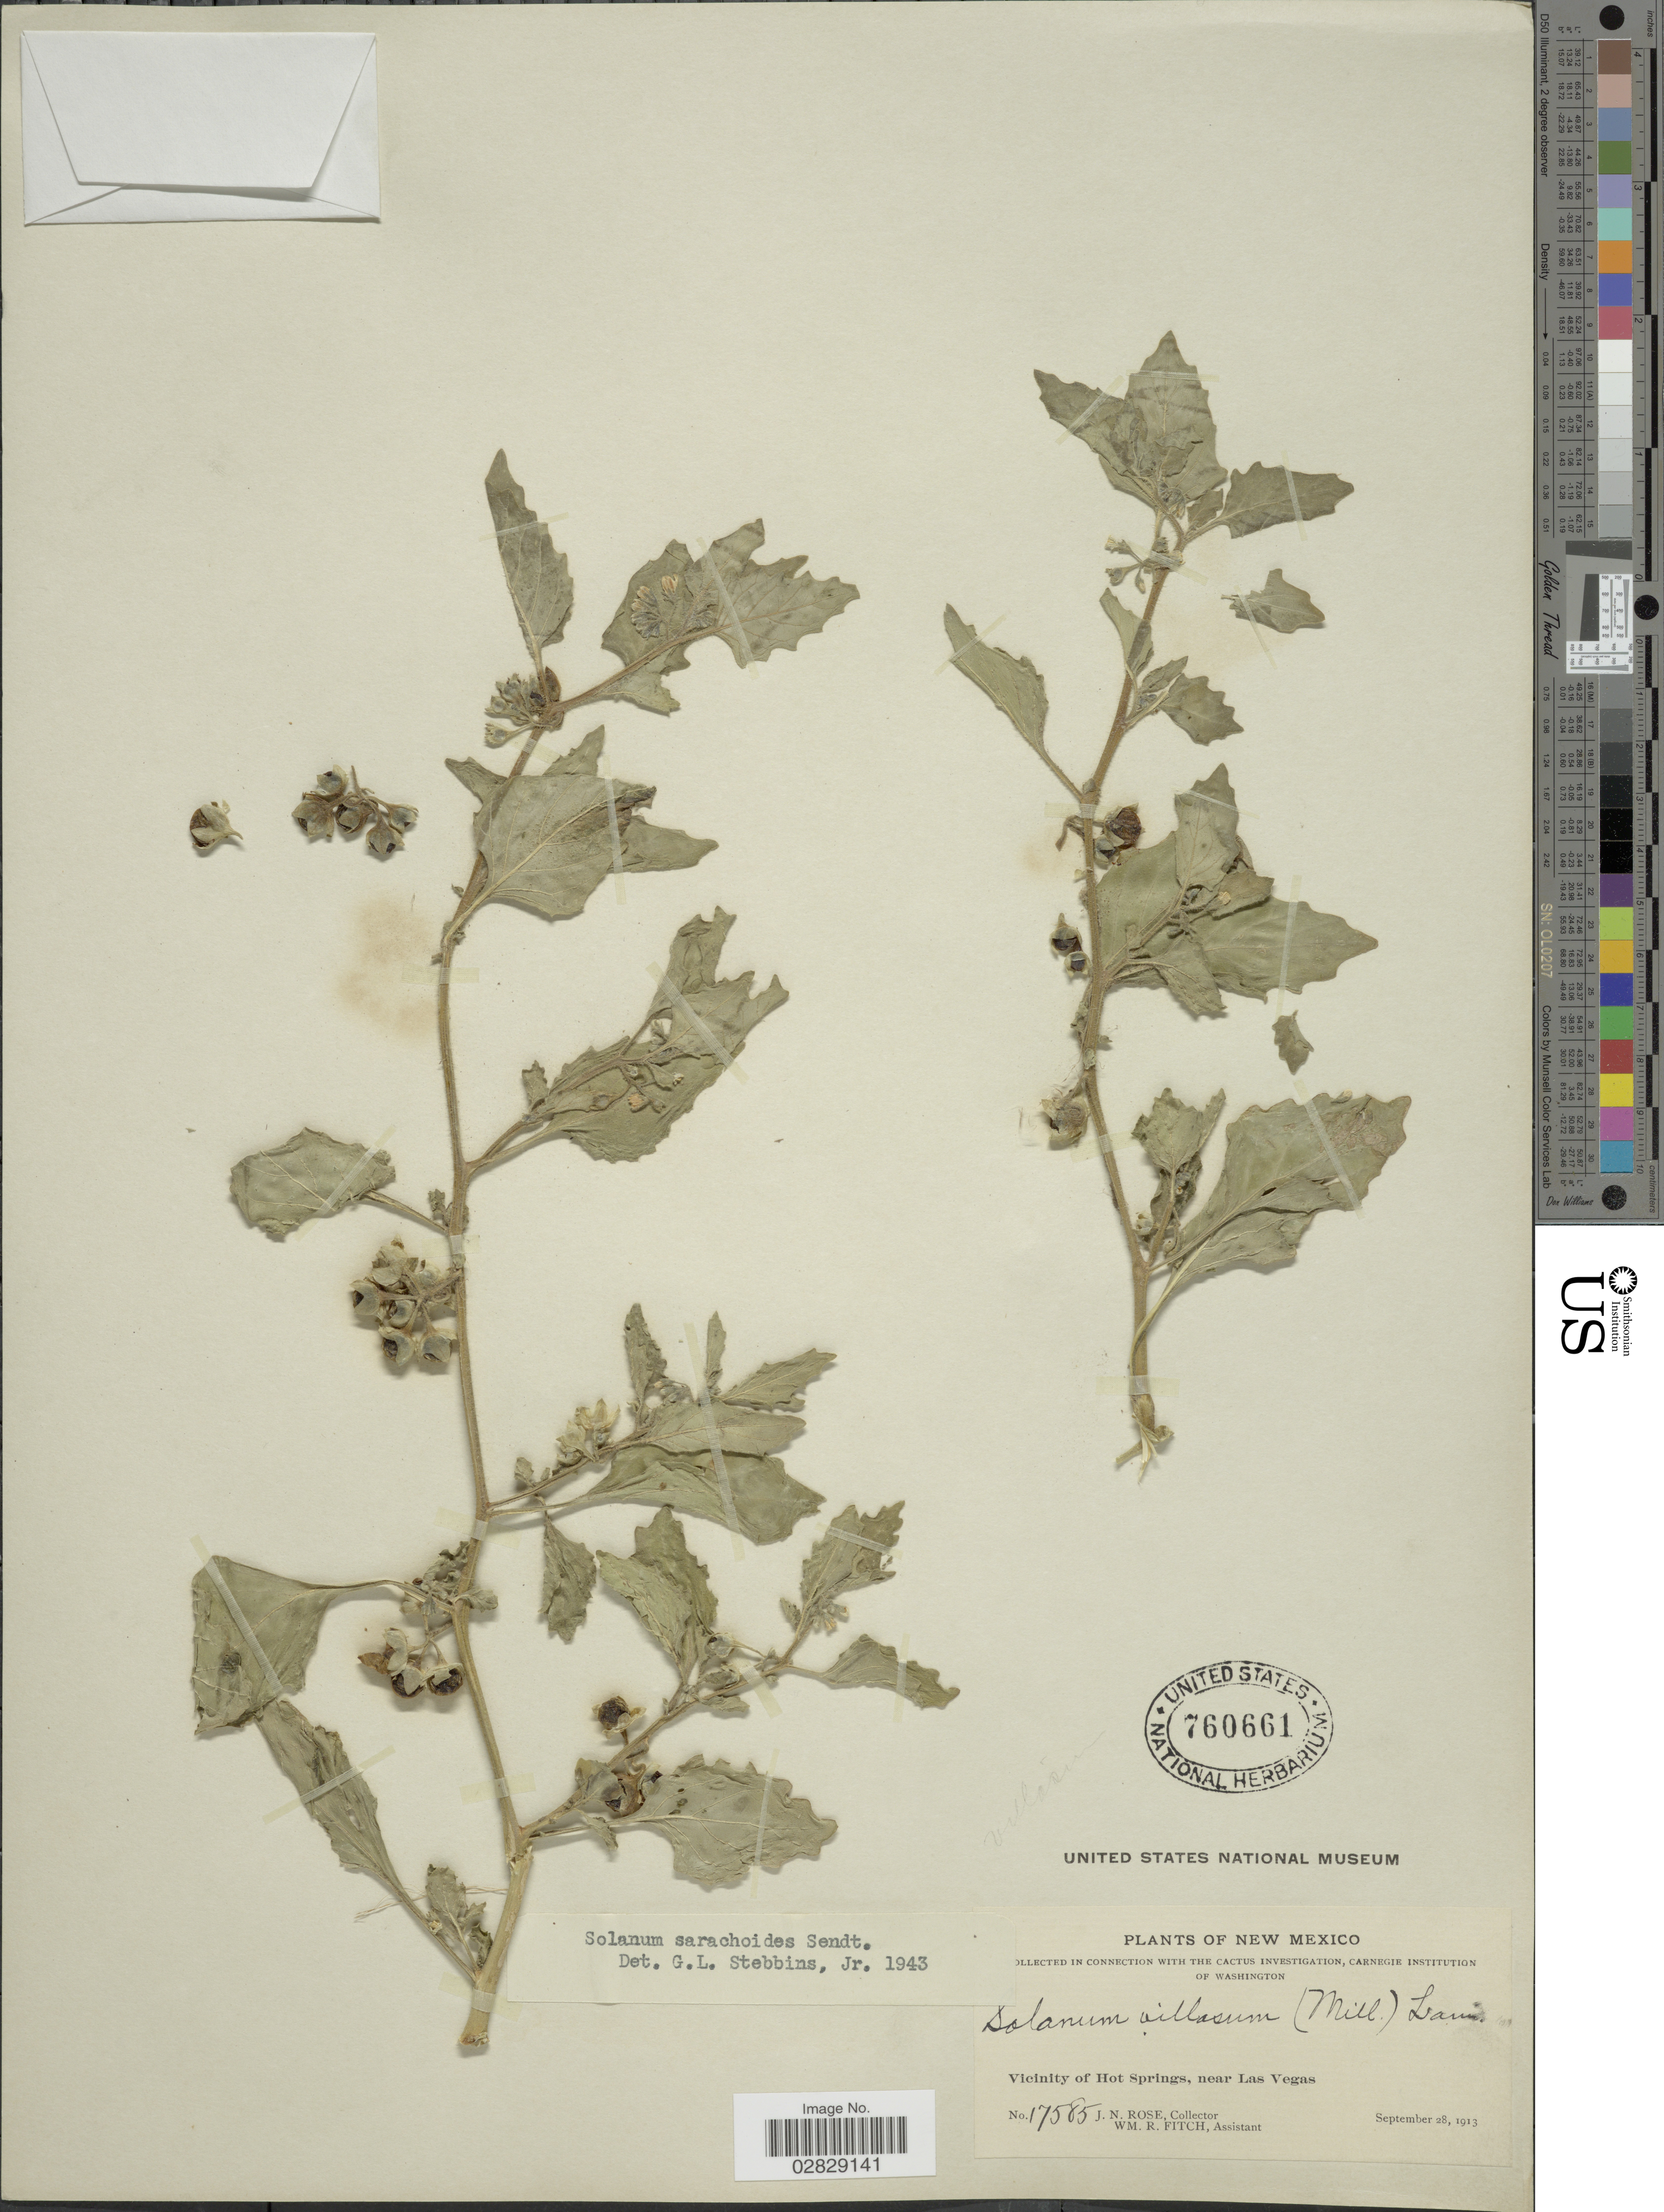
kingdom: Plantae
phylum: Tracheophyta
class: Magnoliopsida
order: Solanales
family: Solanaceae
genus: Solanum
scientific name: Solanum sarachoides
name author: Sendt.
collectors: J. N. Rose & W. R. Fitch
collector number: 17585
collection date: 1913-09-28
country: United States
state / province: New Mexico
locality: Vicinity of Hot Springs, near Las Vegas.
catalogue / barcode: US 760661